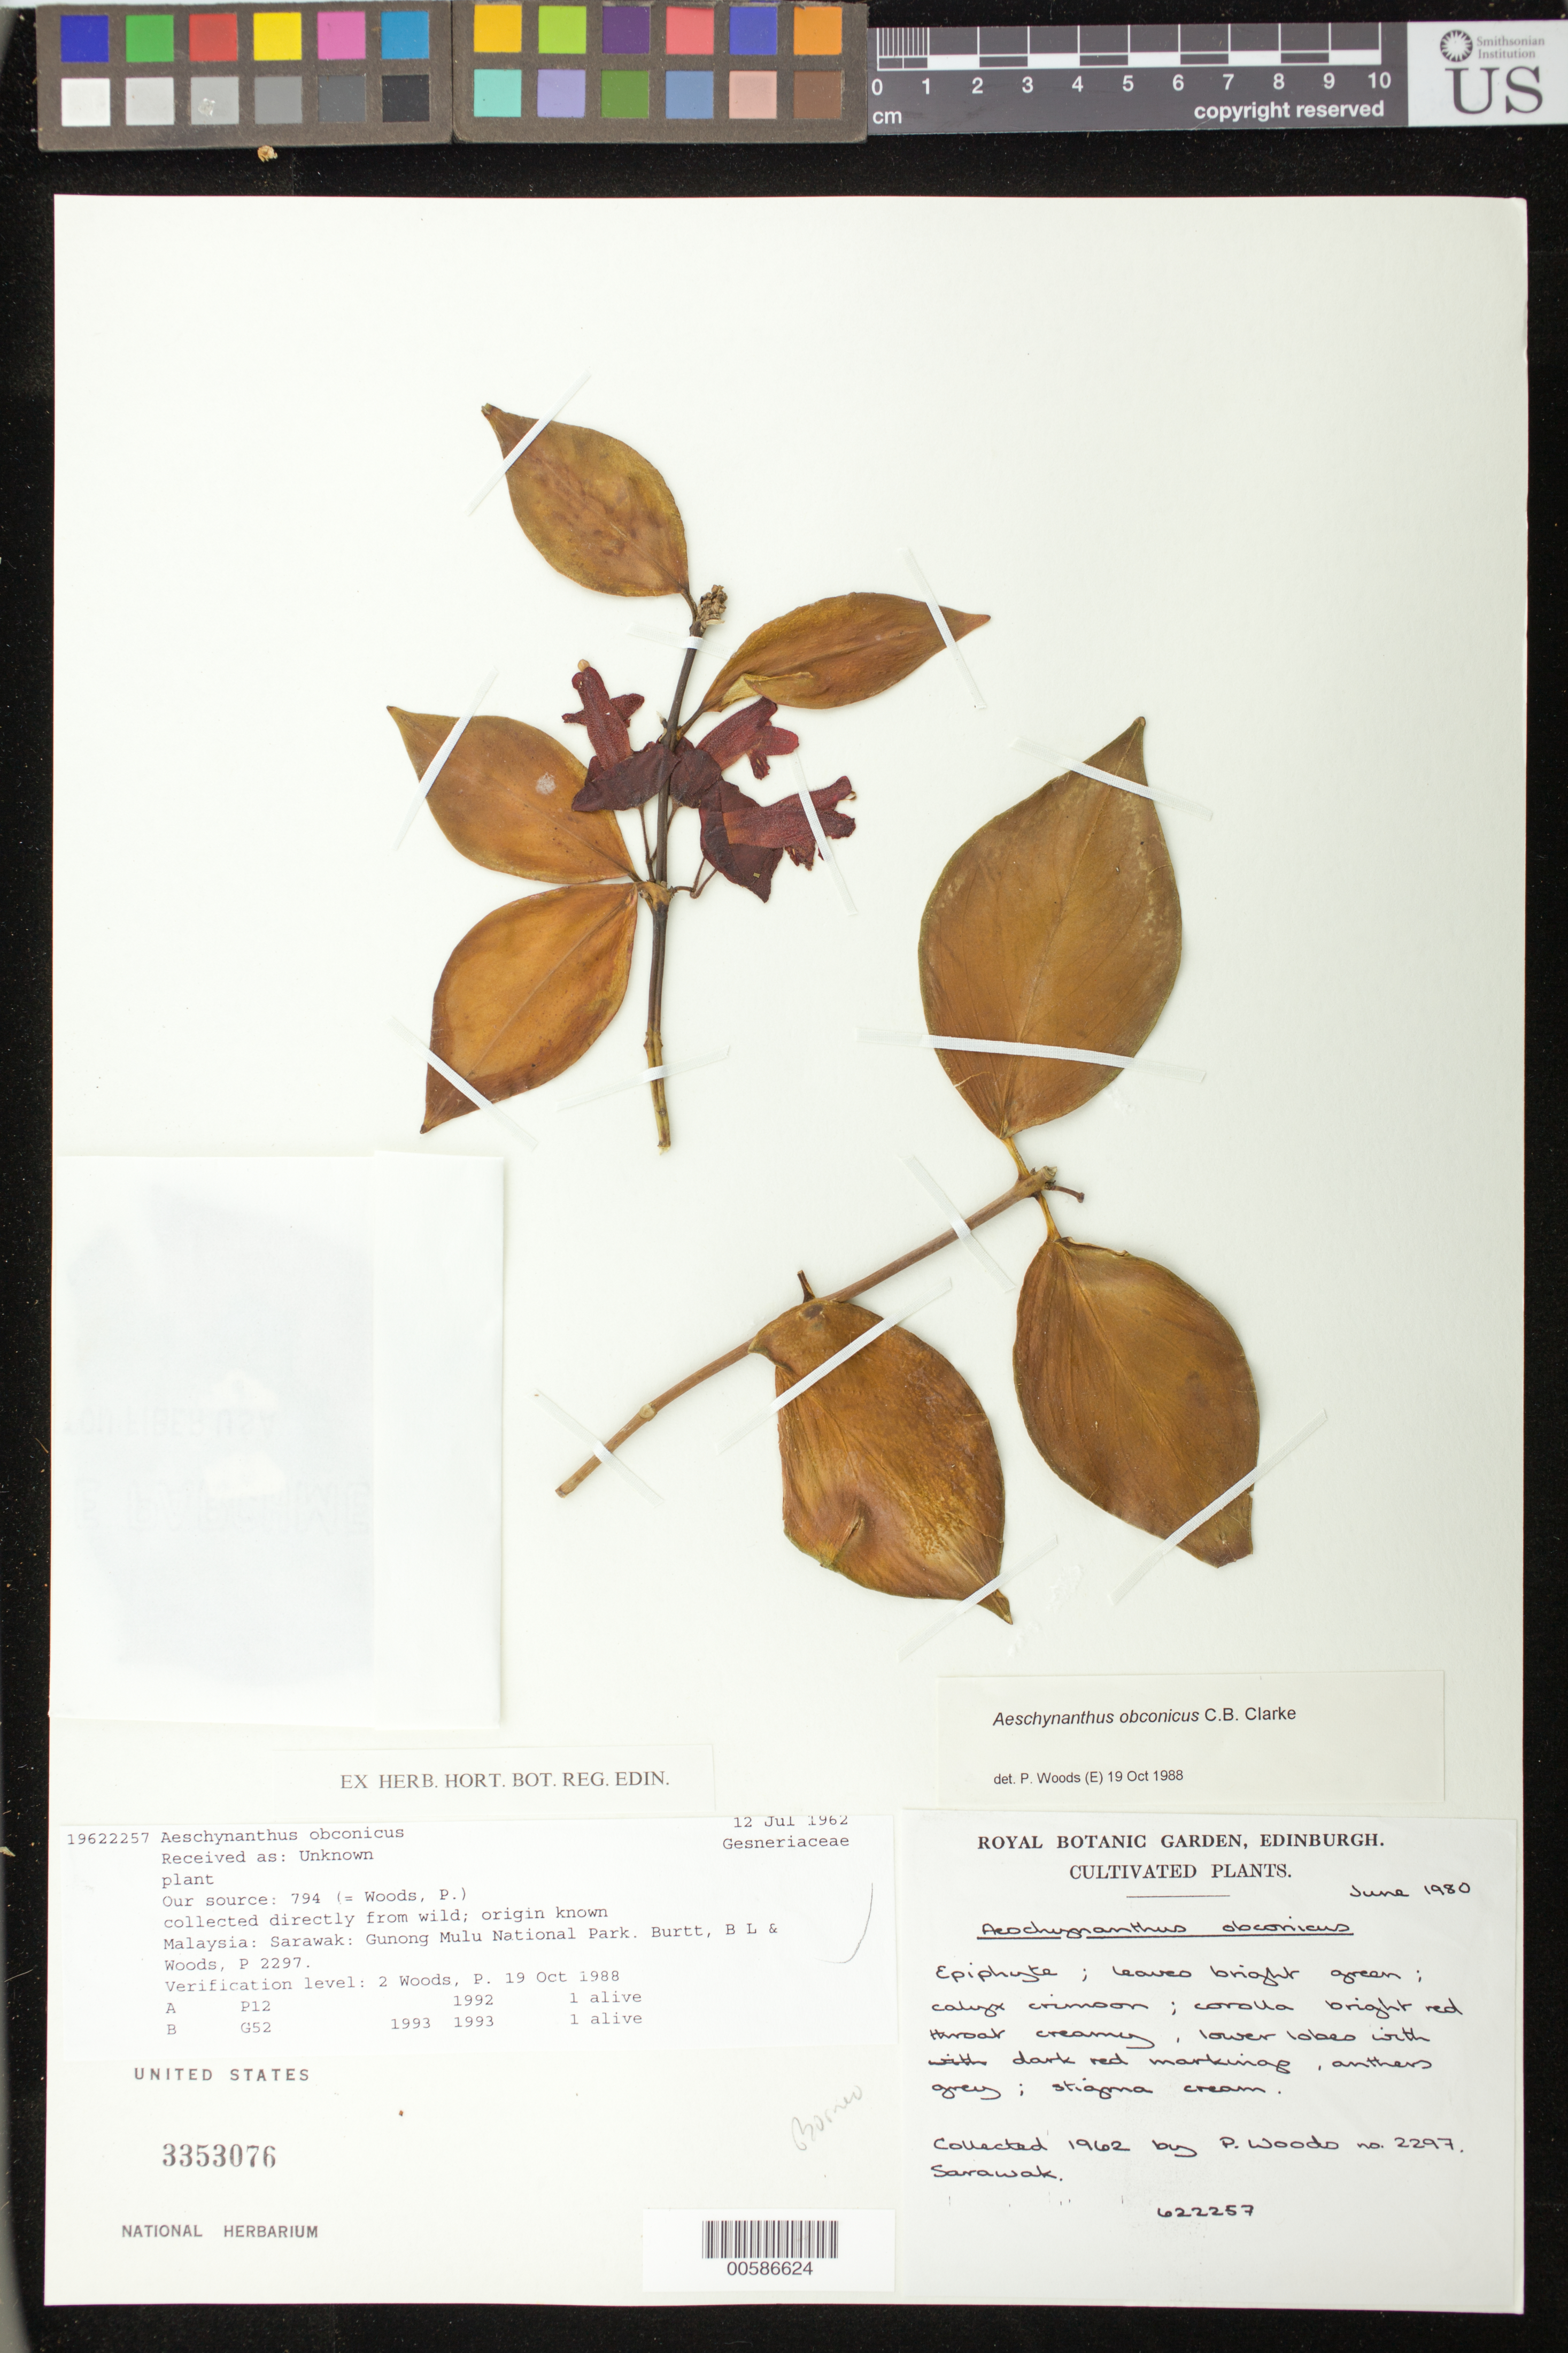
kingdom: Plantae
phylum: Tracheophyta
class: Magnoliopsida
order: Lamiales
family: Gesneriaceae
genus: Aeschynanthus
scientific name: Aeschynanthus obconicus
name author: C.B. Clarke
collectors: RBG Edinburgh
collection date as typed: Jun 1980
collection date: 1980-06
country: Malaysia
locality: U.K., Scotland, Edinburgh, cultivated at the RBG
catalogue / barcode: US 3353076